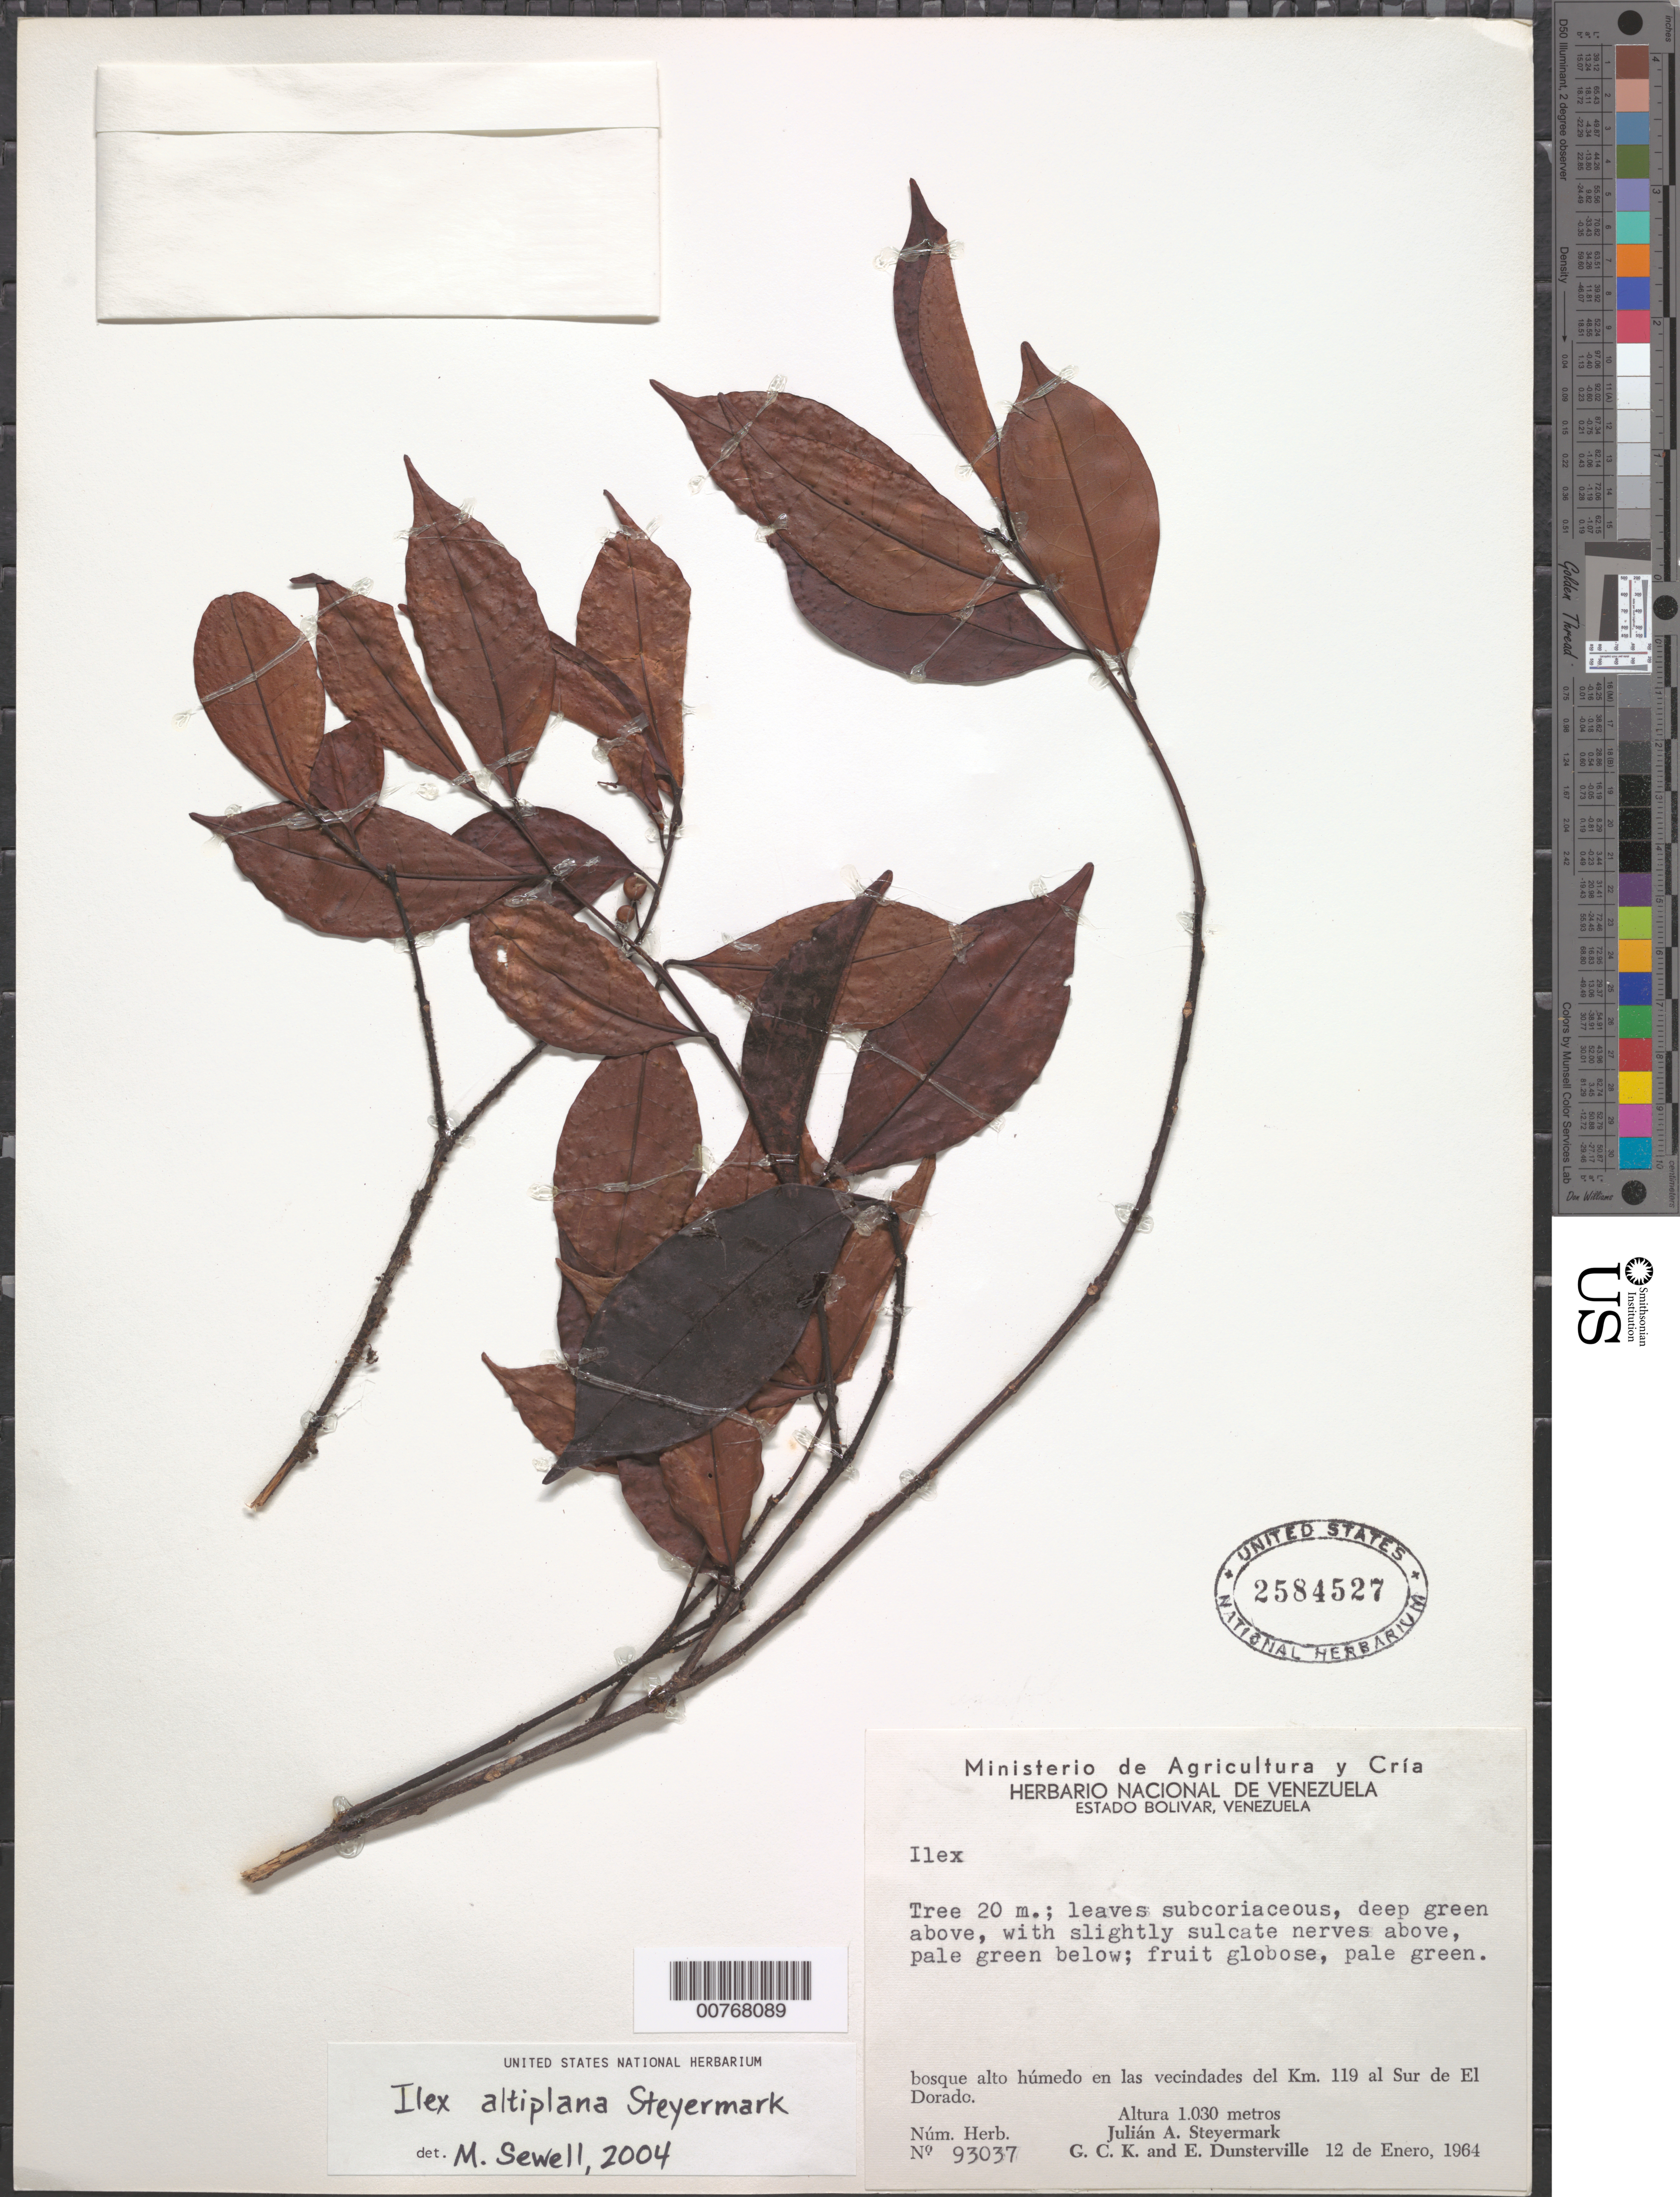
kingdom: Plantae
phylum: Tracheophyta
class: Magnoliopsida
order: Aquifoliales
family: Aquifoliaceae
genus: Ilex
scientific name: Ilex altiplana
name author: Steyerm.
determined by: Sewell, M.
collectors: J. Steyermark, G. C. K. Dunsterville & E. Dunsterville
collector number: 93037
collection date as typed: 12-Jan-64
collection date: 1964-01-12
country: Venezuela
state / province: Bolívar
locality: El Dorado, S of; km 119 vic.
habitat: Bosque alto húmedo (high humid forest)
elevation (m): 1030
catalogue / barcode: US 2584527